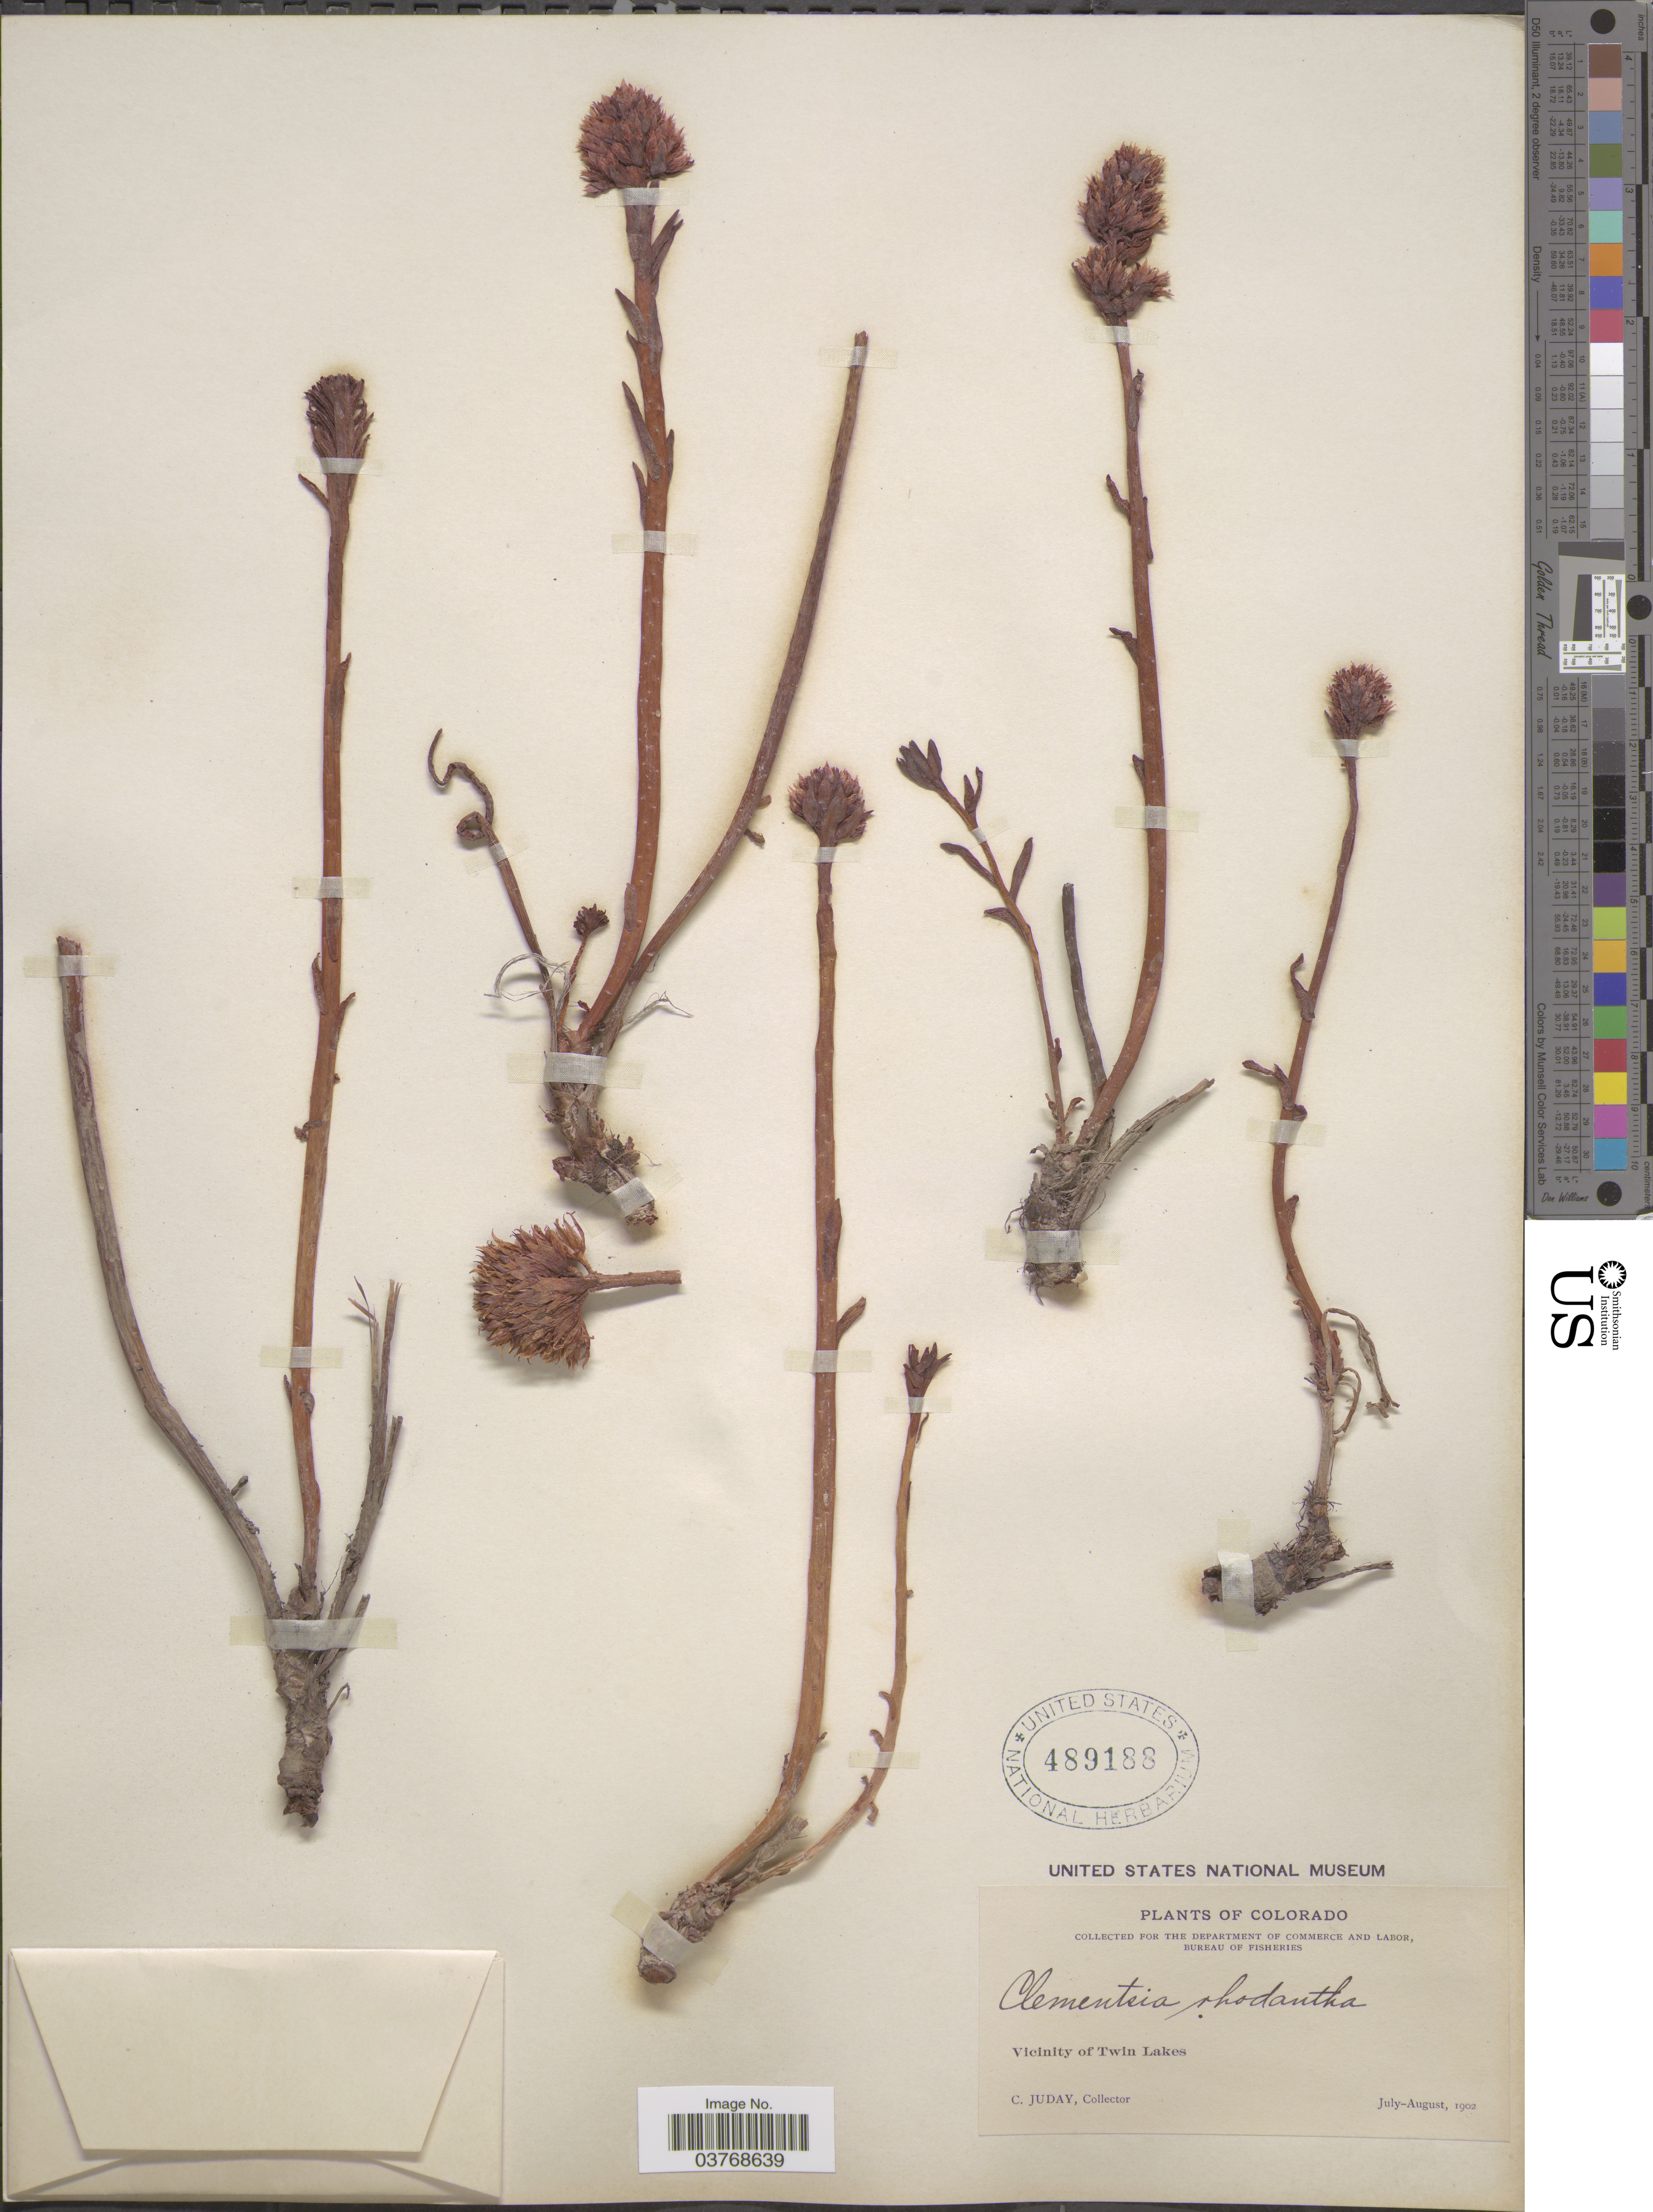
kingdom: Plantae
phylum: Tracheophyta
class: Magnoliopsida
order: Saxifragales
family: Crassulaceae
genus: Rhodiola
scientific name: Rhodiola rhodantha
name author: (A. Gray) H. Jacobsen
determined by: Strong, Mark T., (BOT), Smithsonian Institution - National Museum of Natural History (UNITED STATES)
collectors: C. Juday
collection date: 1902-07/1902-08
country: United States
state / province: Colorado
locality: Vicinity of Twin Lakes.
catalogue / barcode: US 489188